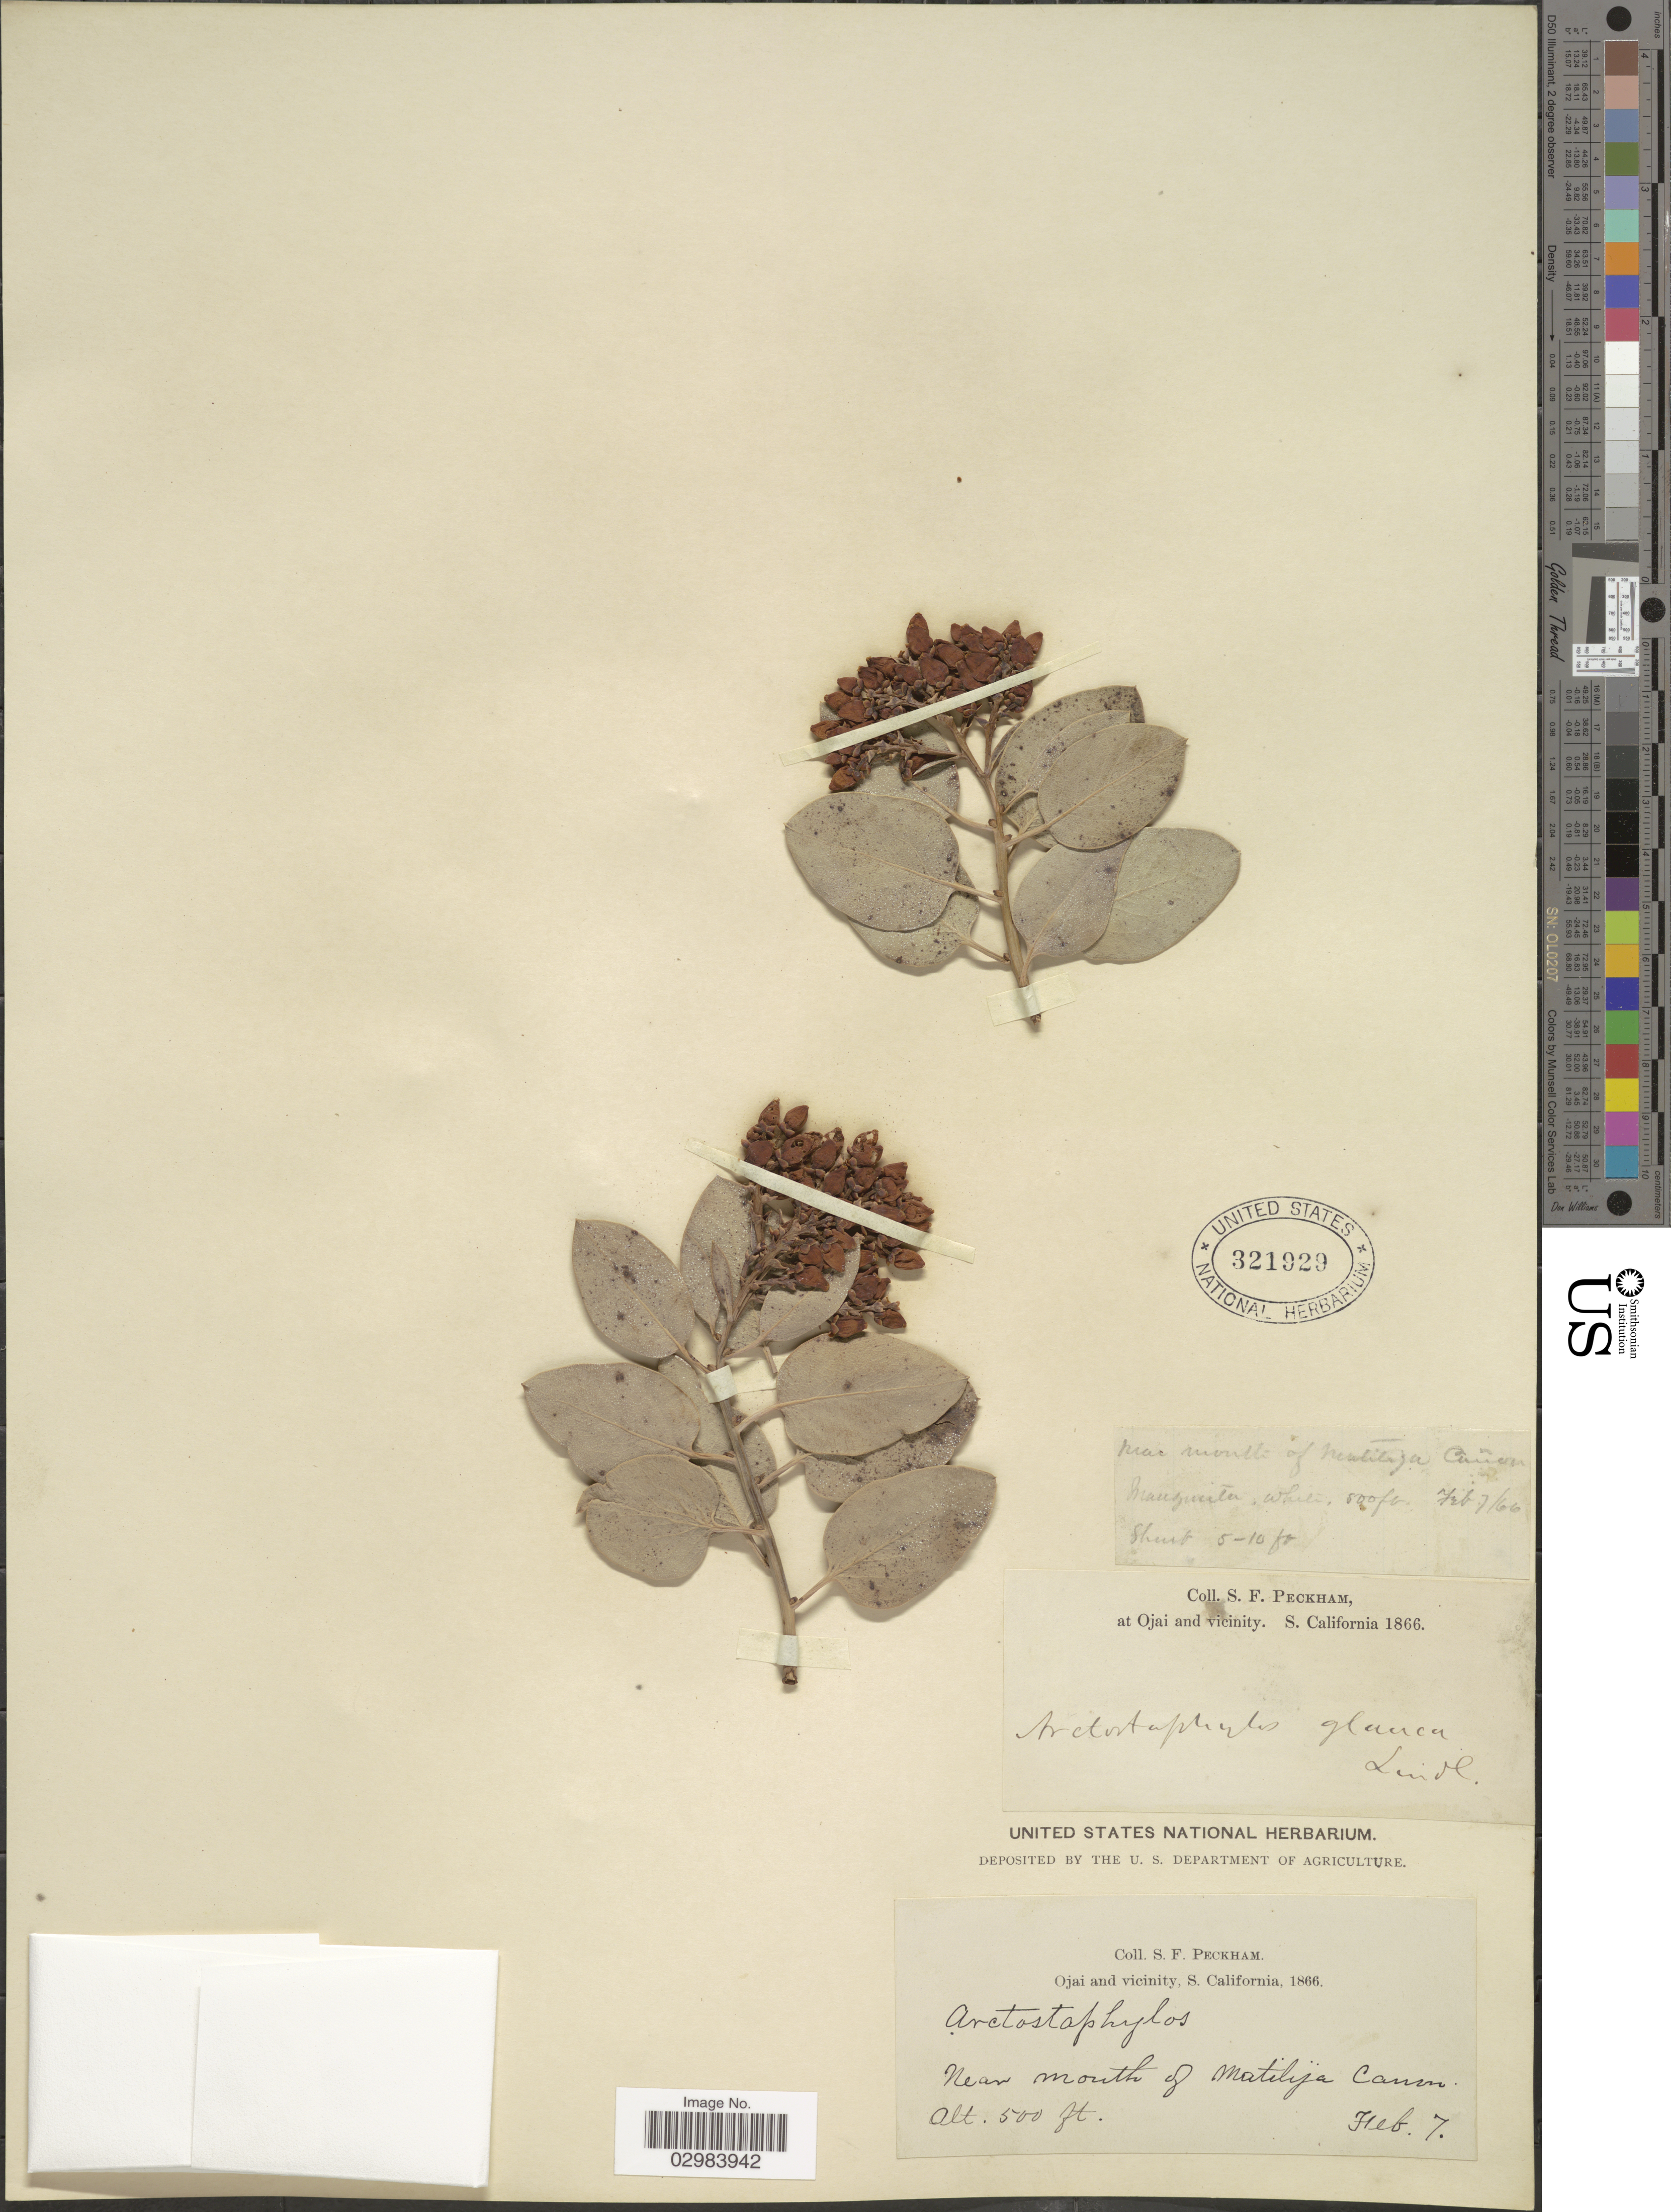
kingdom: Plantae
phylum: Tracheophyta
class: Magnoliopsida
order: Ericales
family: Ericaceae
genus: Arctostaphylos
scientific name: Arctostaphylos glauca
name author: Lindl.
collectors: S. Peckham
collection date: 1866-02-07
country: United States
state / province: California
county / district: Ventura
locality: Ojai and vicinity, S. California, Near mouth of Matilija Canon.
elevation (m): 152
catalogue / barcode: US 321929